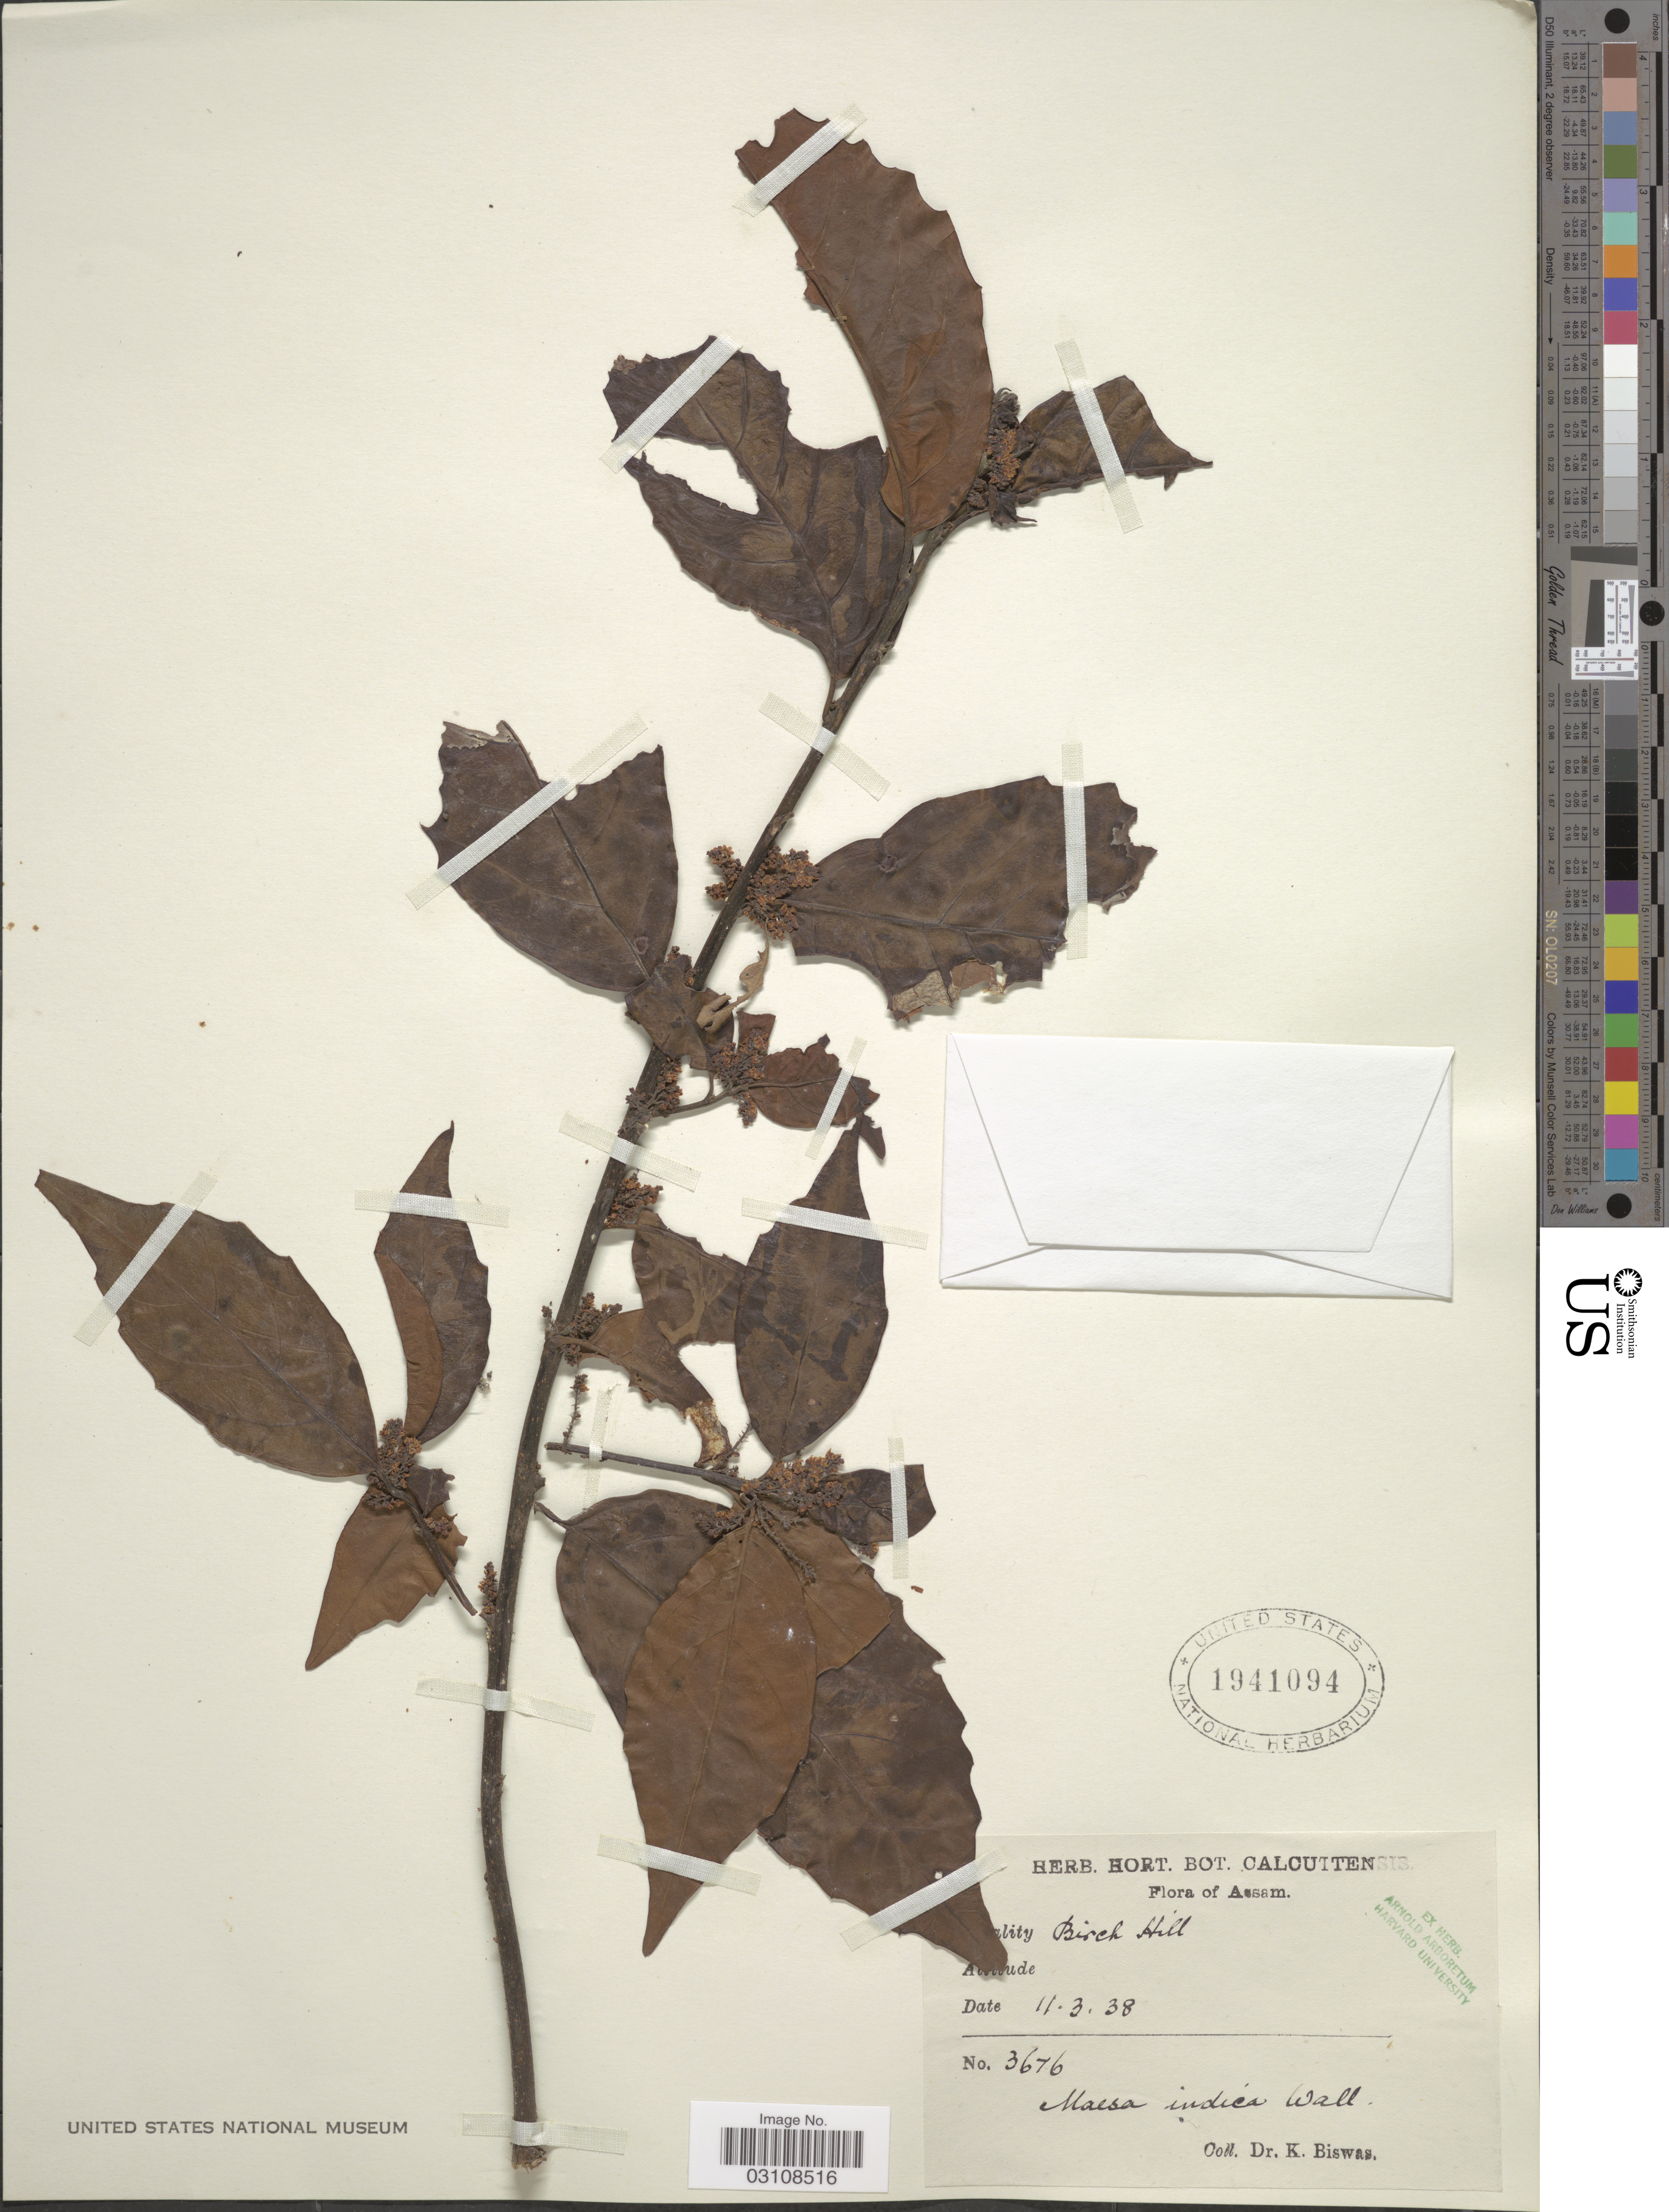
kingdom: Plantae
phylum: Tracheophyta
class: Magnoliopsida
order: Ericales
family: Primulaceae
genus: Maesa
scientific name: Maesa indica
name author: (Roxb.) A. DC.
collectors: K. Biswas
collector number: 3676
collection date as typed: Transcribed d/m/y: 11/3/38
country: India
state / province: Assam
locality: Birch Hill.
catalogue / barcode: US 1941094